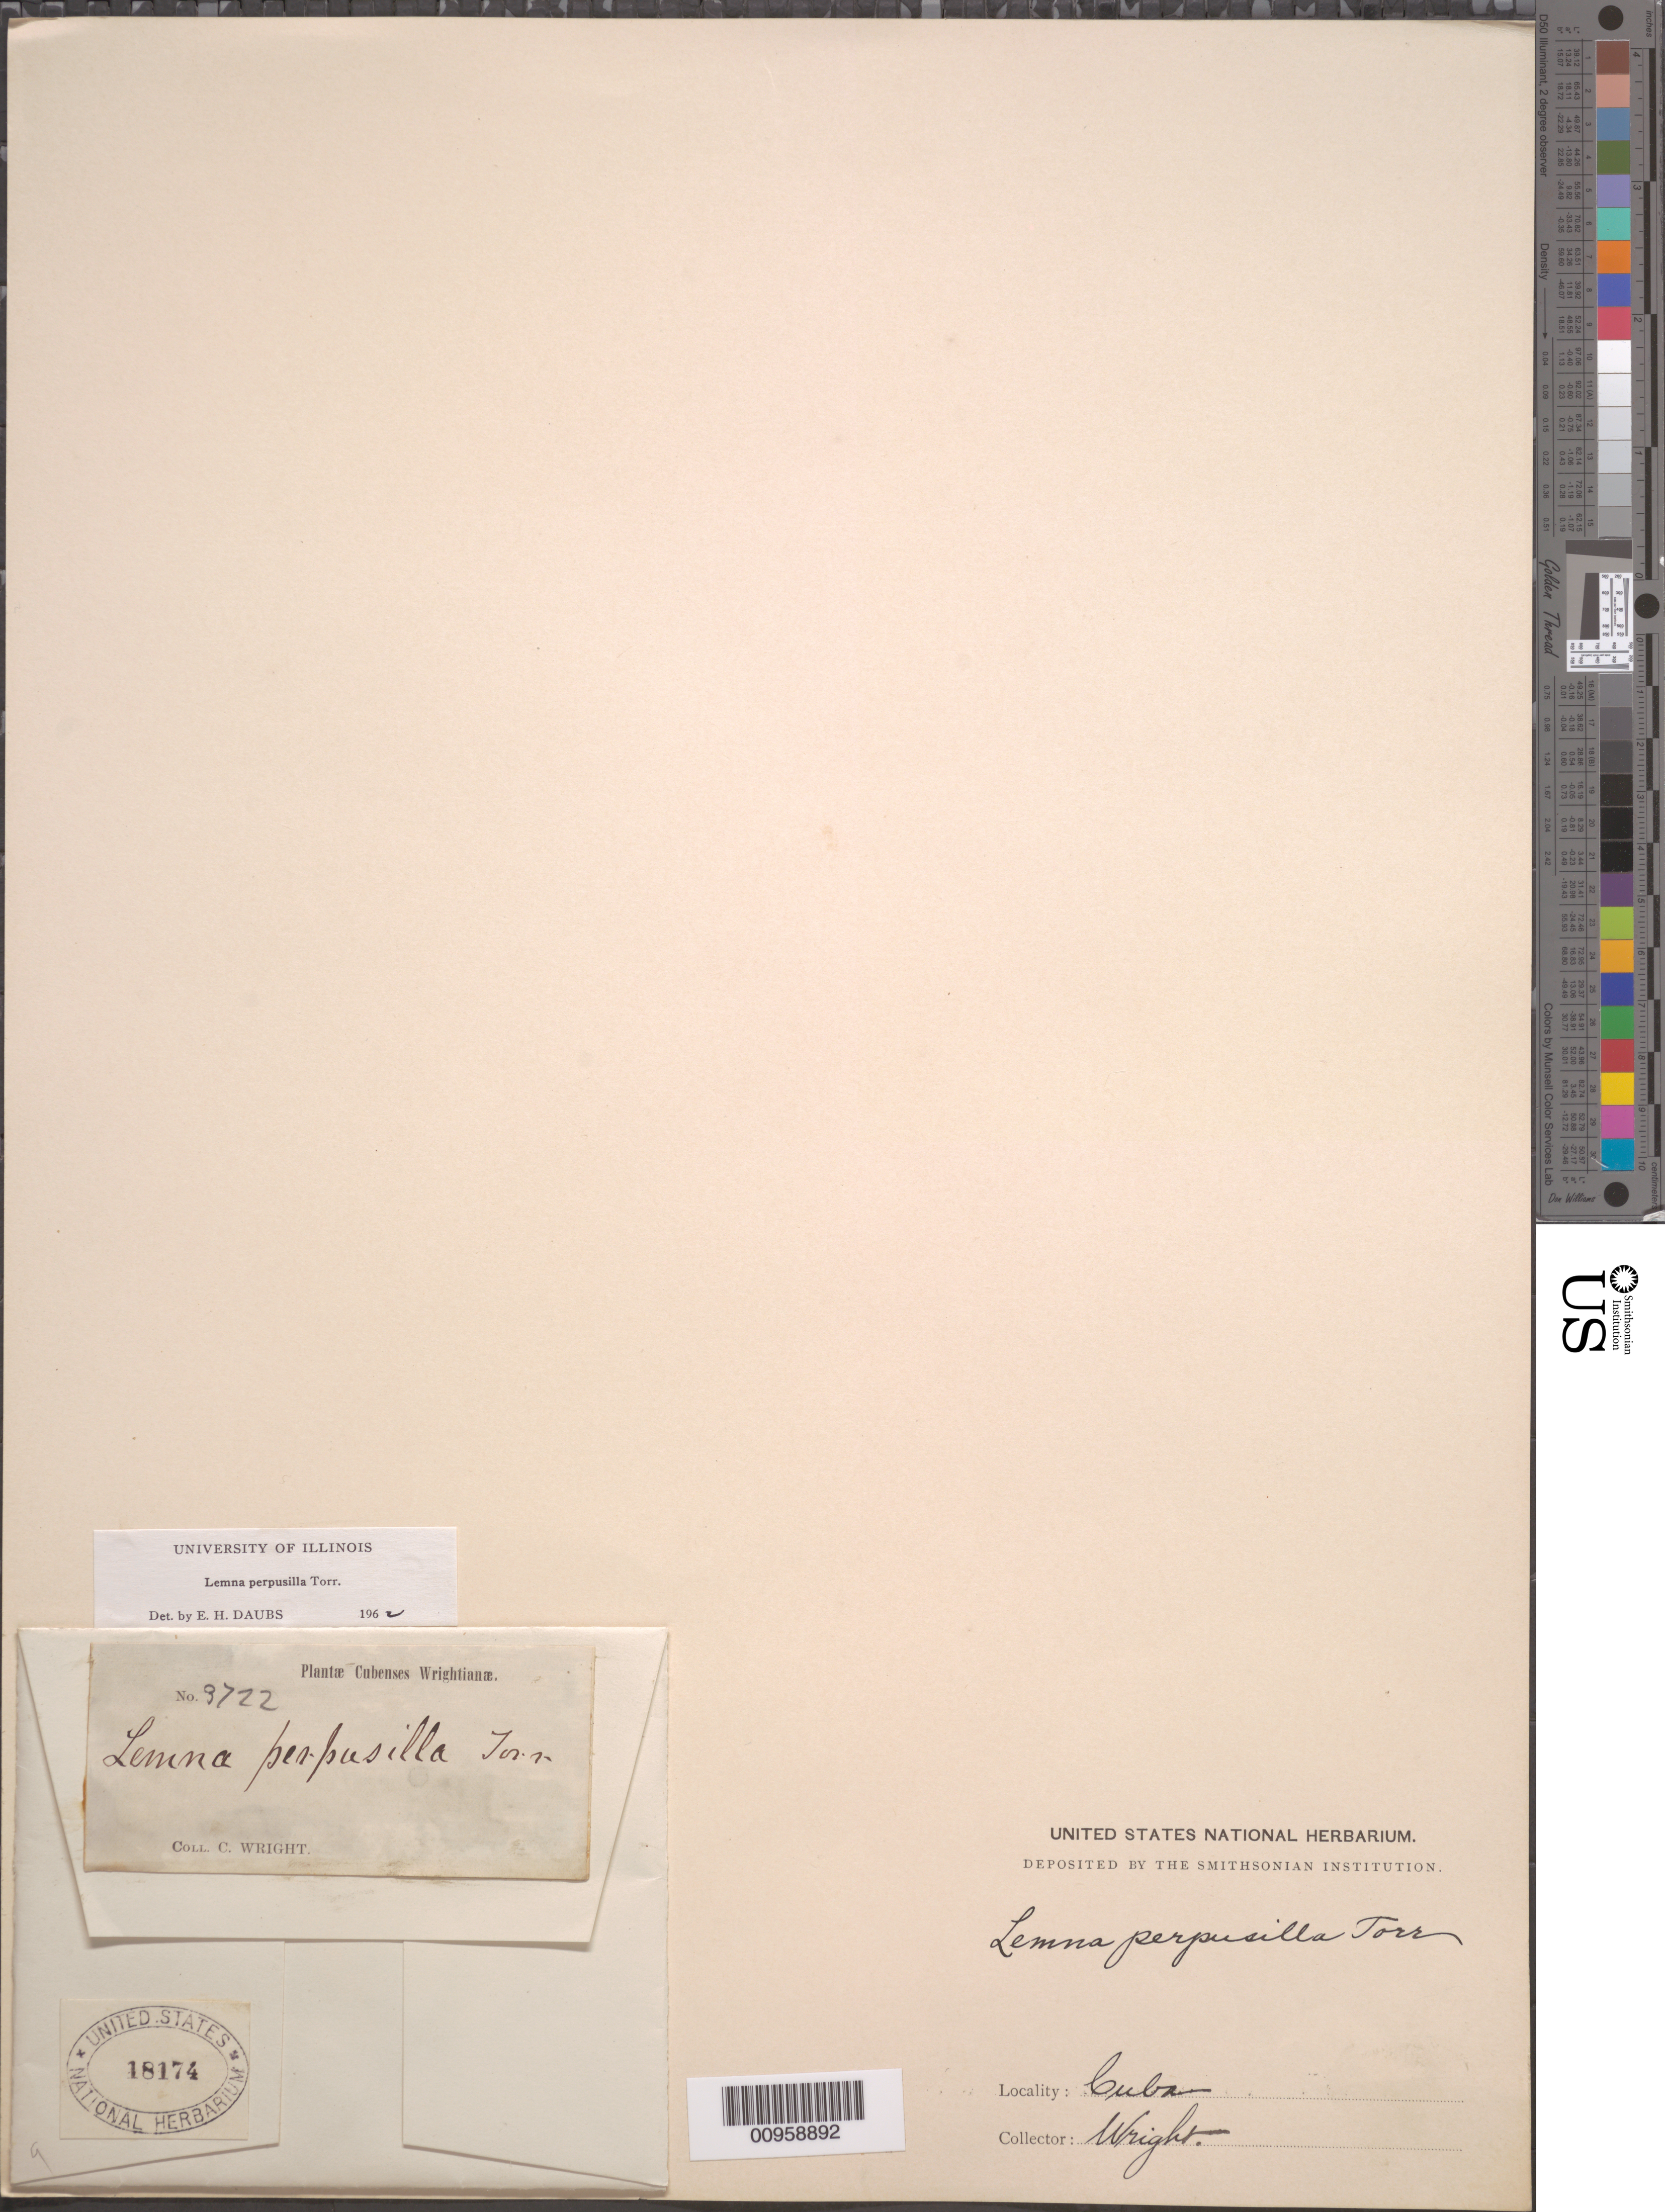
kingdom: Plantae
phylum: Tracheophyta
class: Liliopsida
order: Alismatales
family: Araceae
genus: Lemna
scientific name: Lemna perpusilla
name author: Torr.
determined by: Daubs, E. H.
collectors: C. Wright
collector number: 3722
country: Cuba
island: Cuba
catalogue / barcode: US 18174